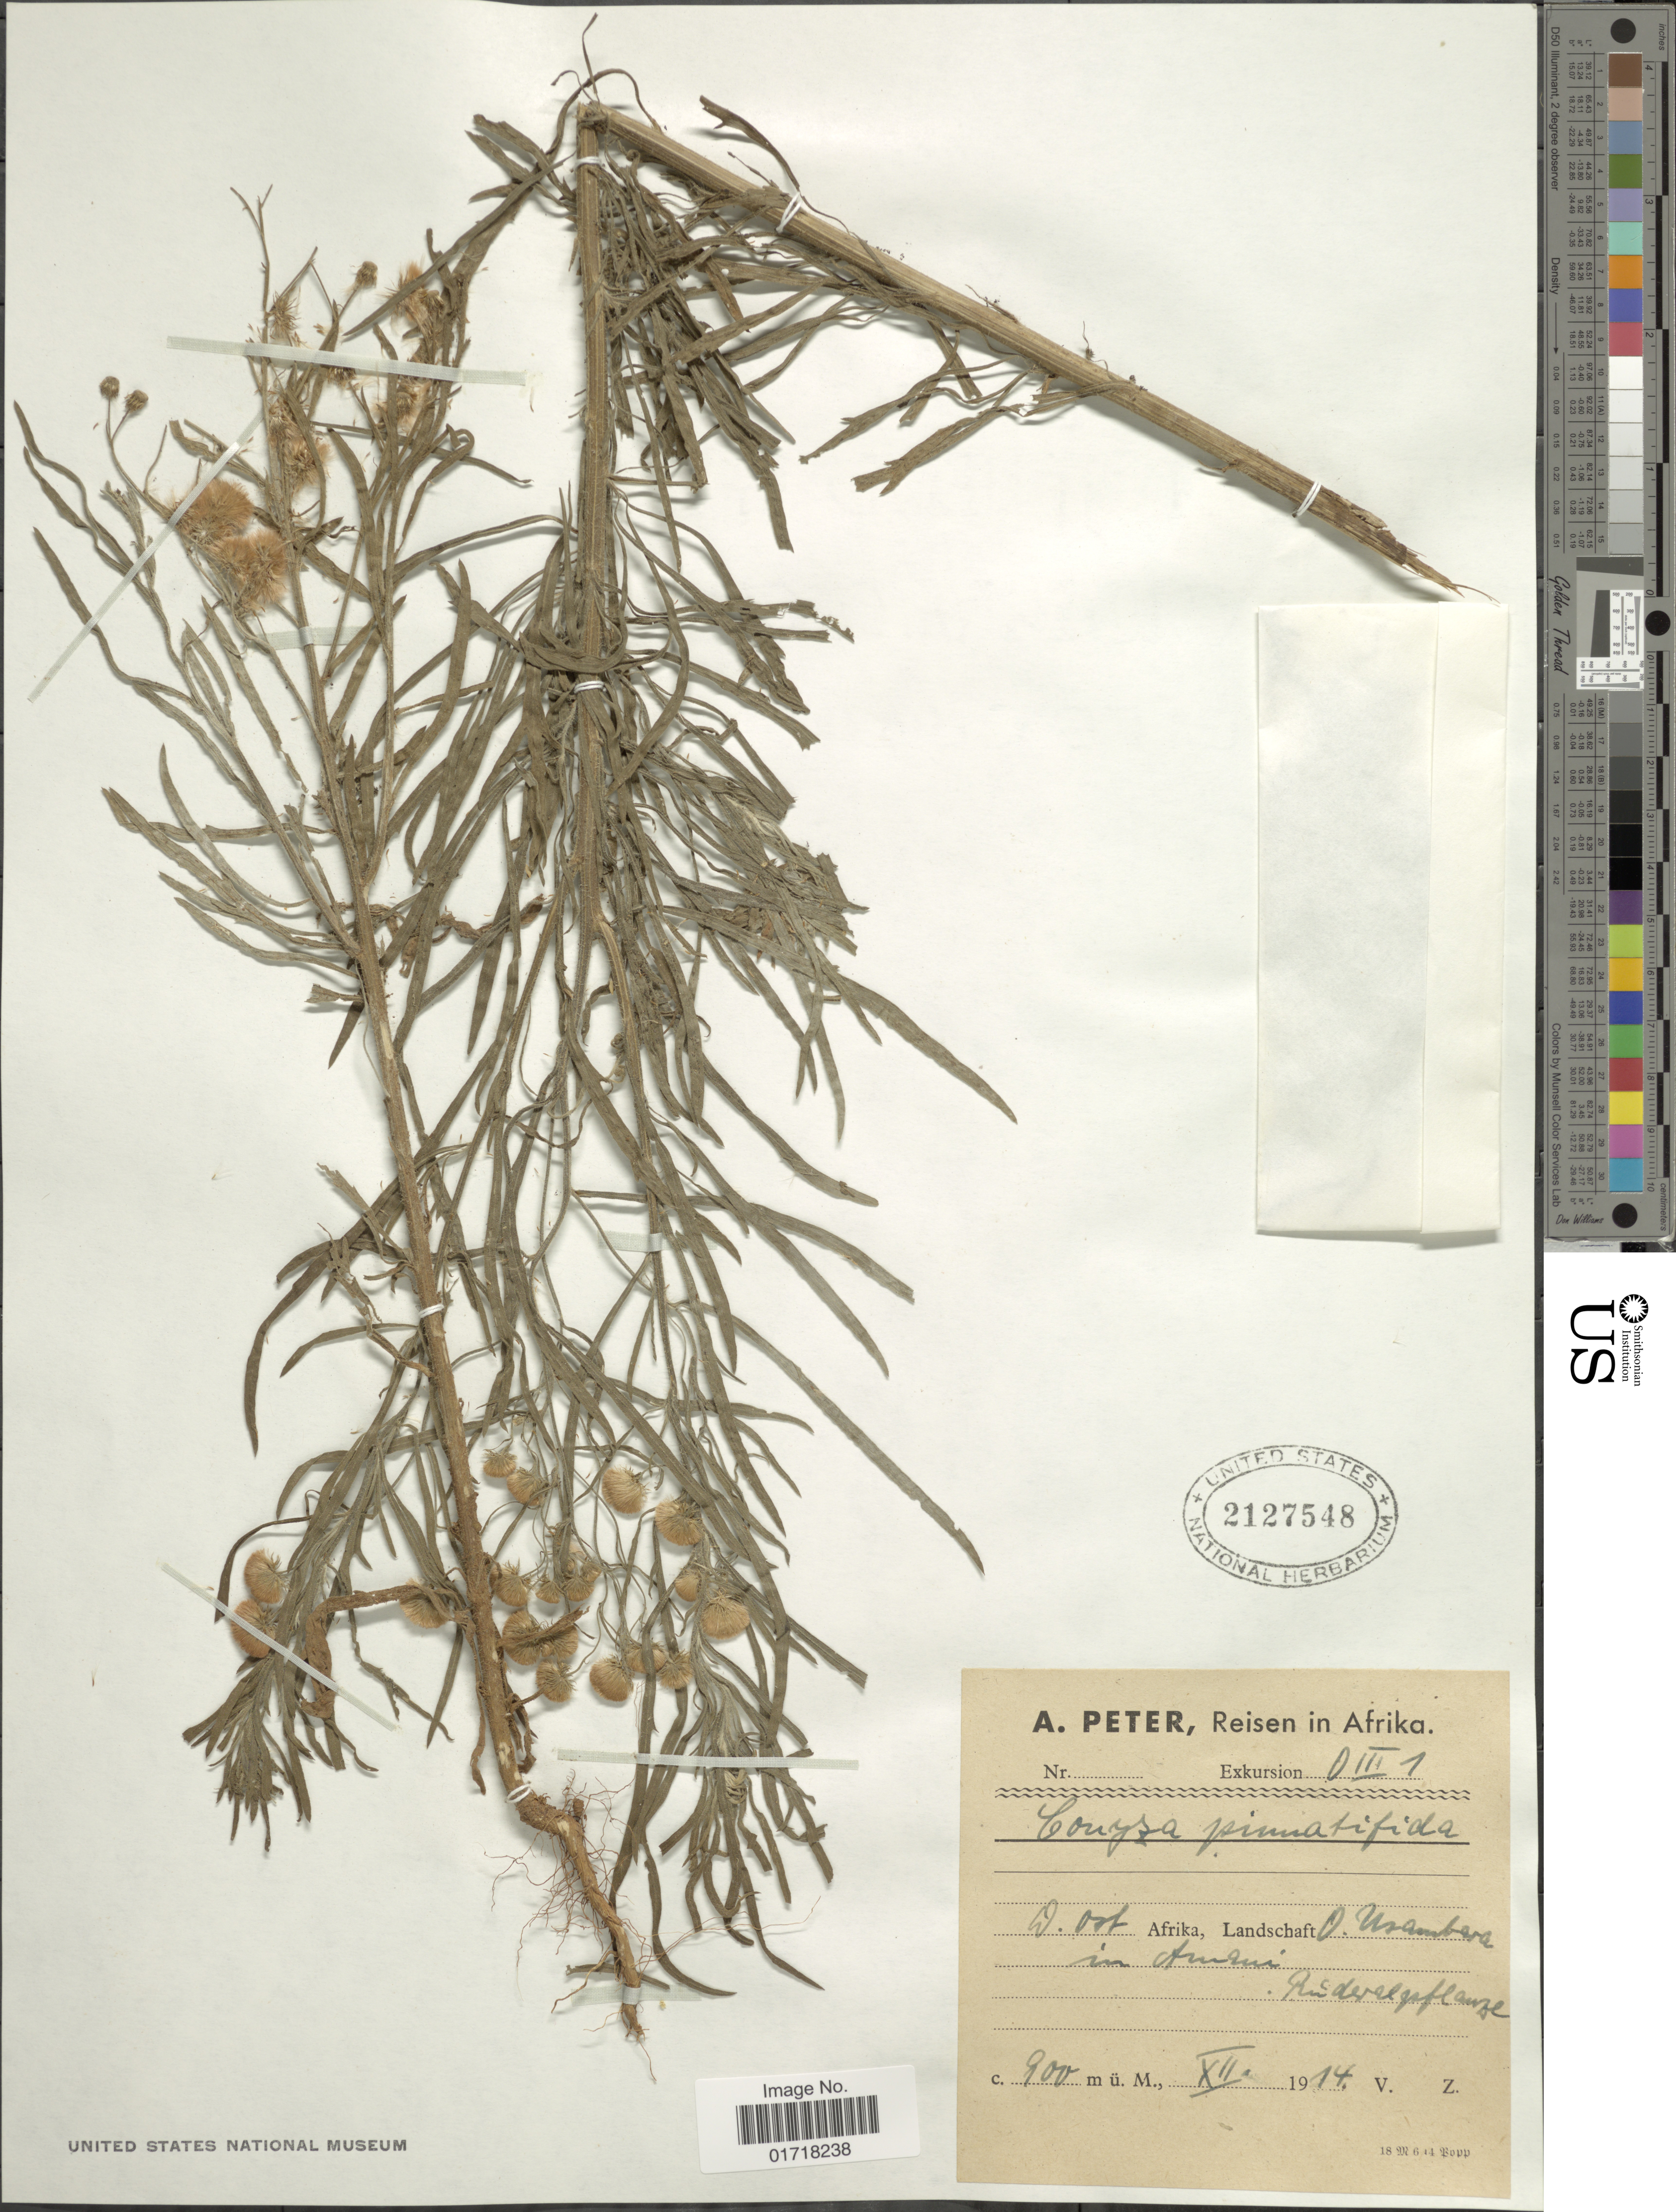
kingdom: Plantae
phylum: Tracheophyta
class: Magnoliopsida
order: Asterales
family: Asteraceae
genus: Conyza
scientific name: Conyza pinnatifida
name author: Dunn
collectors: A. Peter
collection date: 1914-12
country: South Africa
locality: D. Ost Afrika, Landschaft O. Usaumbara in Amsui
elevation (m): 900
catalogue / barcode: US 2127548